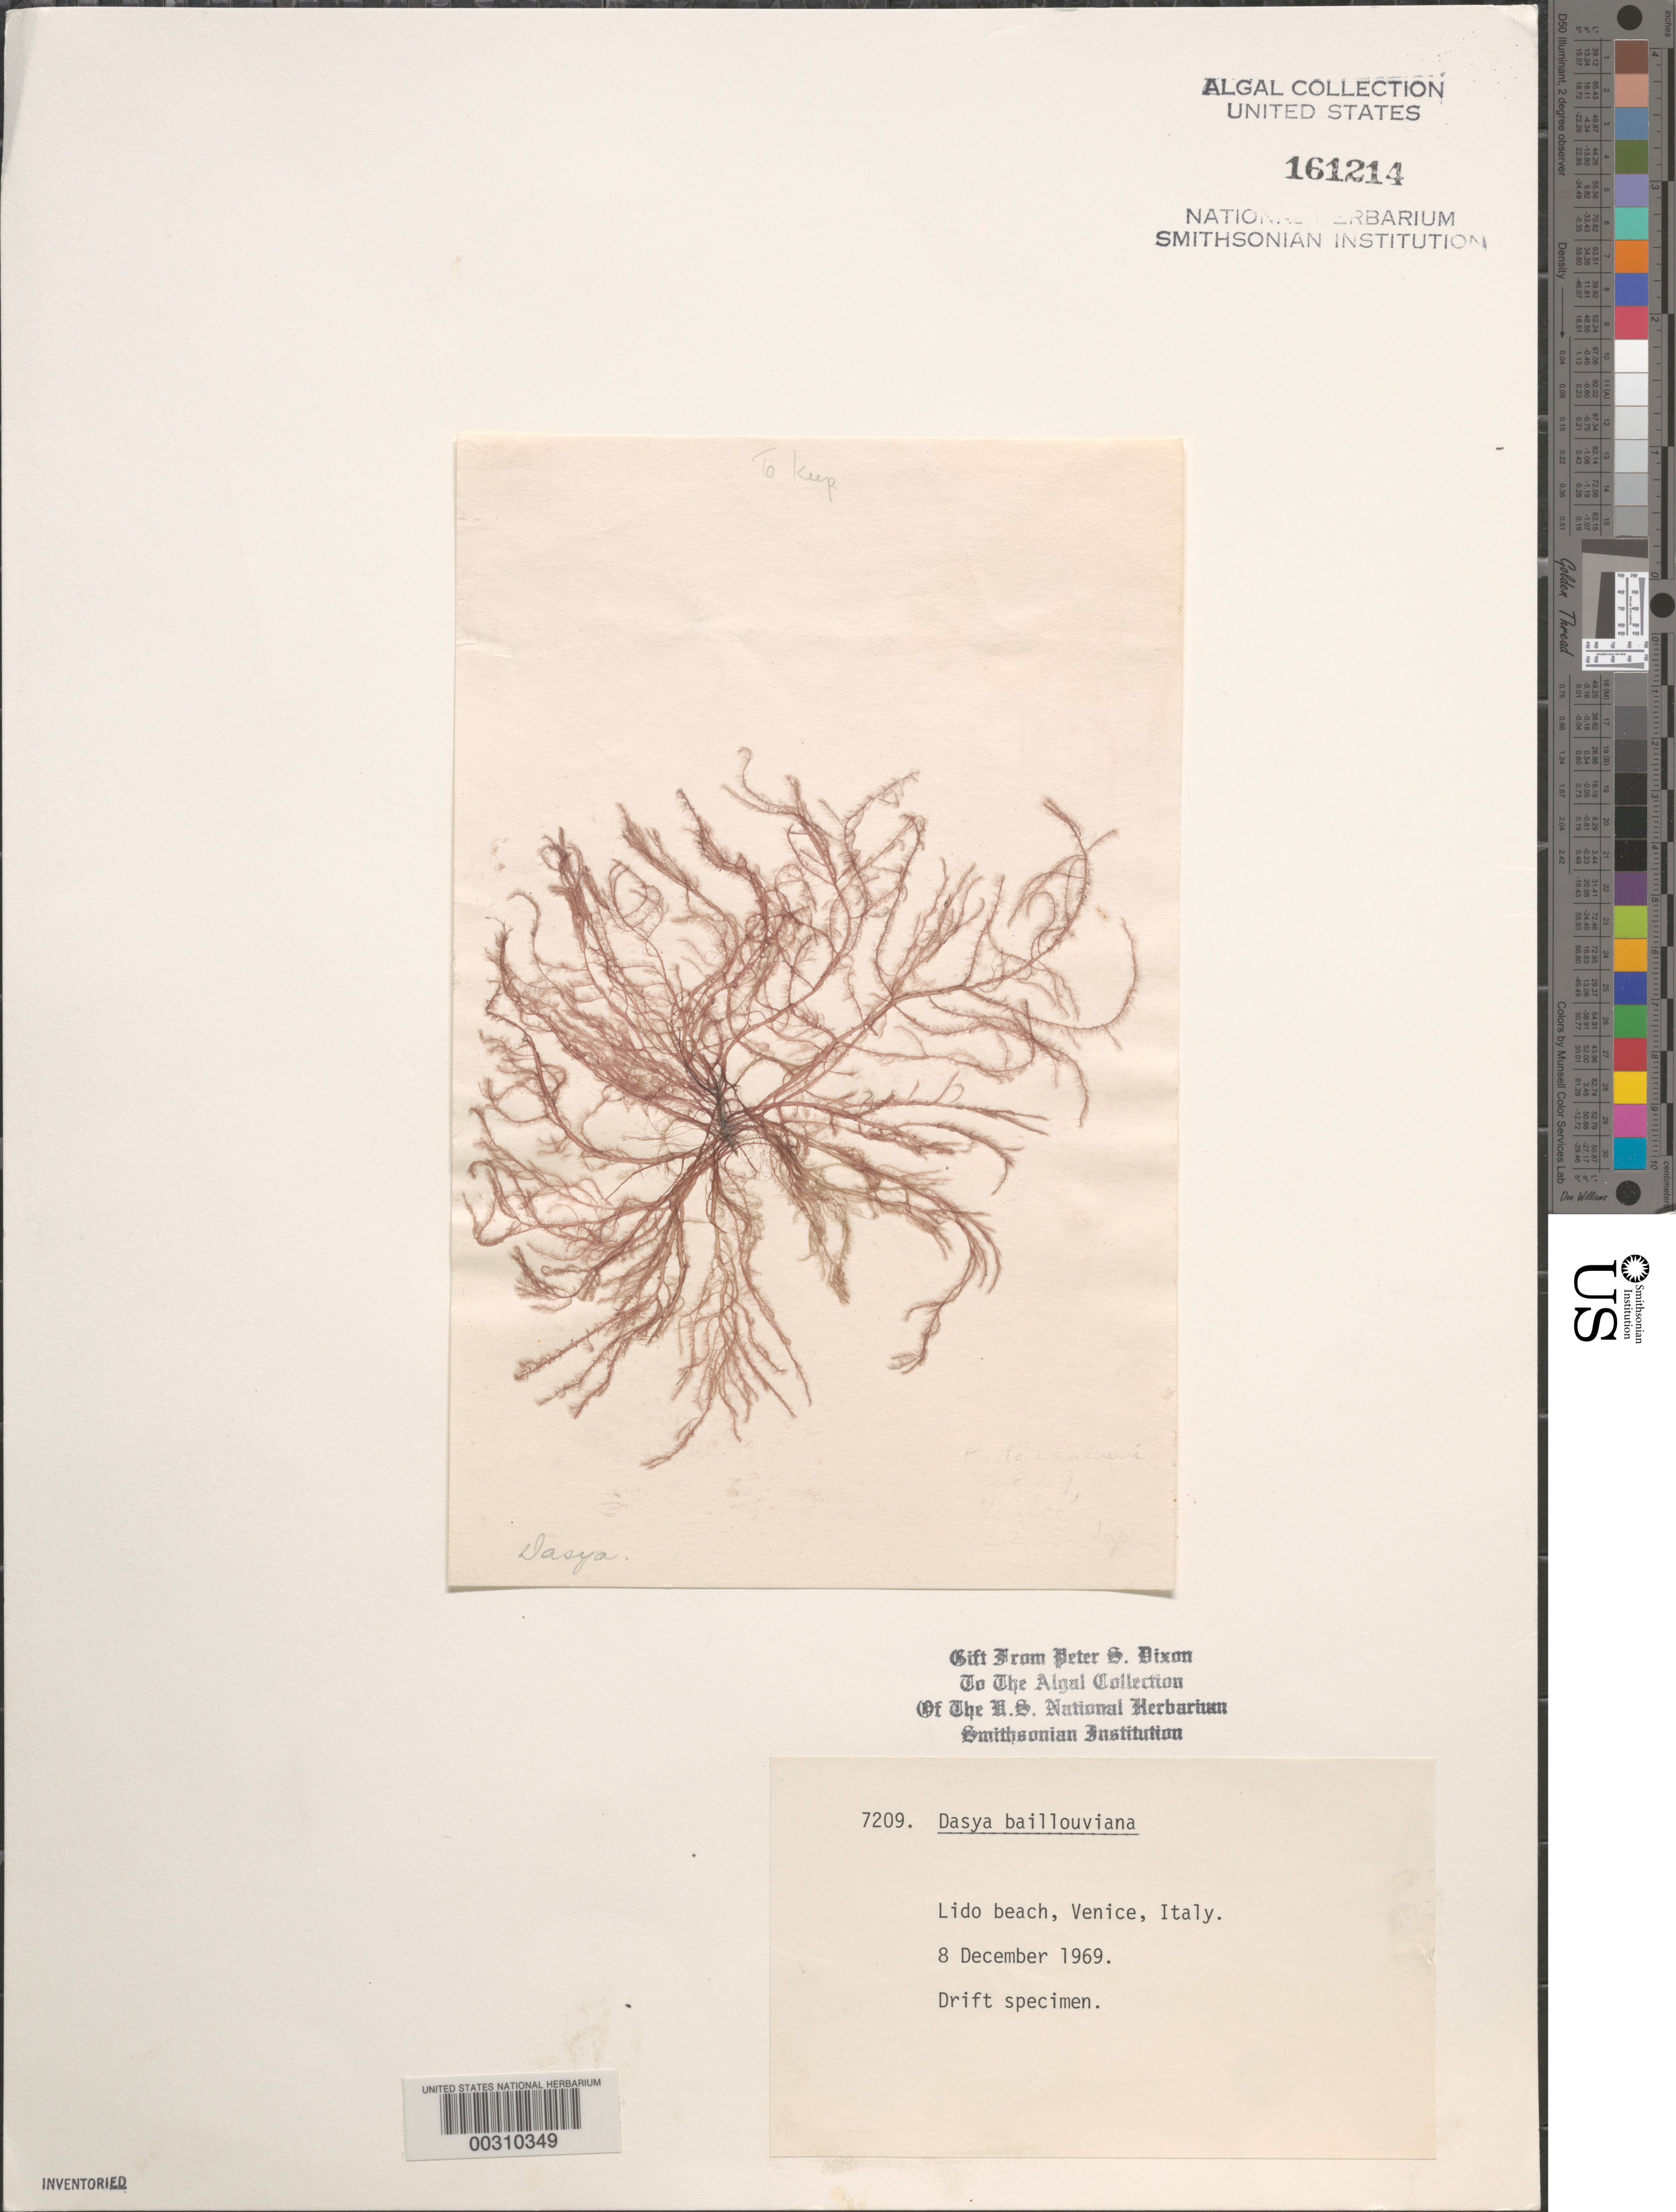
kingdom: Plantae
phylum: Rhodophyta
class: Florideophyceae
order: Ceramiales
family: Dasyaceae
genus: Dasya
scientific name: Dasya pedicellata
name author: (C. Agardh) C. Agardh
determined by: Algae name updating Project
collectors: P. S. Dixon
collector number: PSD 7209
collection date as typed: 08 Dec 1969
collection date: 1969-12-08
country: Italy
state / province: Veneto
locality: Venice, lido beach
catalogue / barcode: US 161214